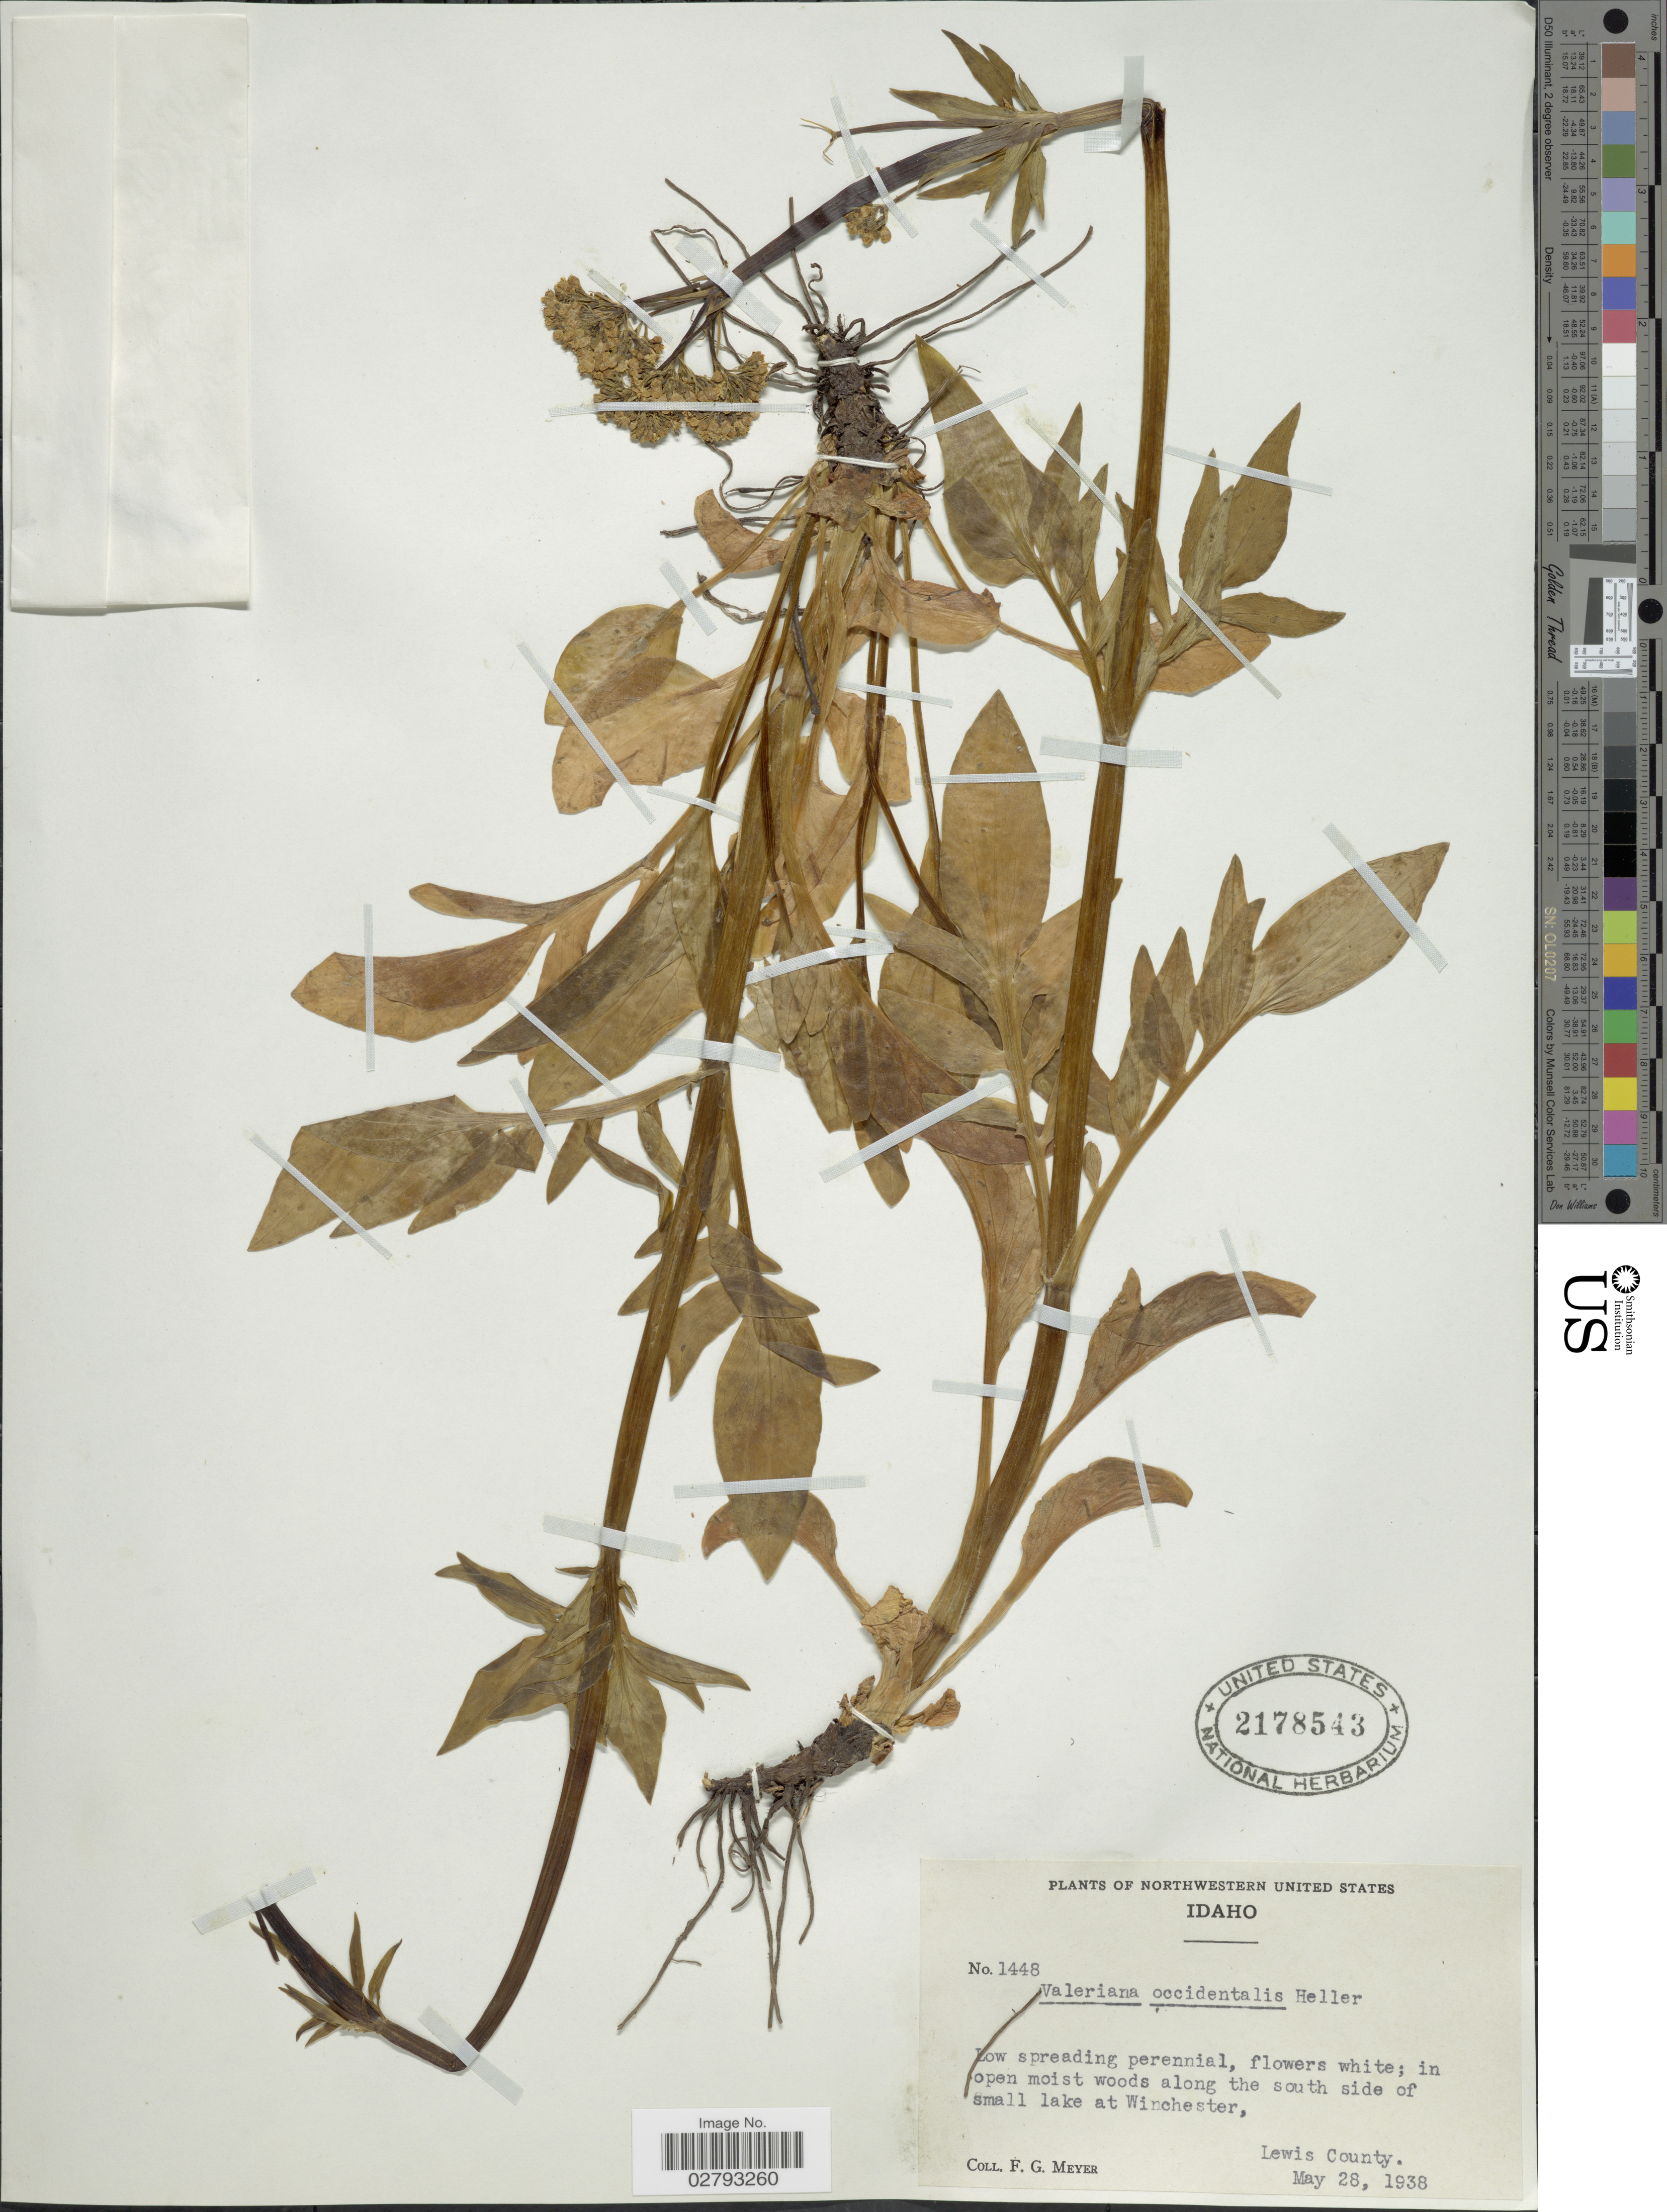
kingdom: Plantae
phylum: Tracheophyta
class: Magnoliopsida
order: Dipsacales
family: Caprifoliaceae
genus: Valeriana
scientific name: Valeriana occidentalis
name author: A. Heller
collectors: F. G. Meyer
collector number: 1448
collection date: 1938-05-28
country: United States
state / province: Idaho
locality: In open moist woods along the south side of small lake at Winchester, Lewis County.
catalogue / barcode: US 2178543